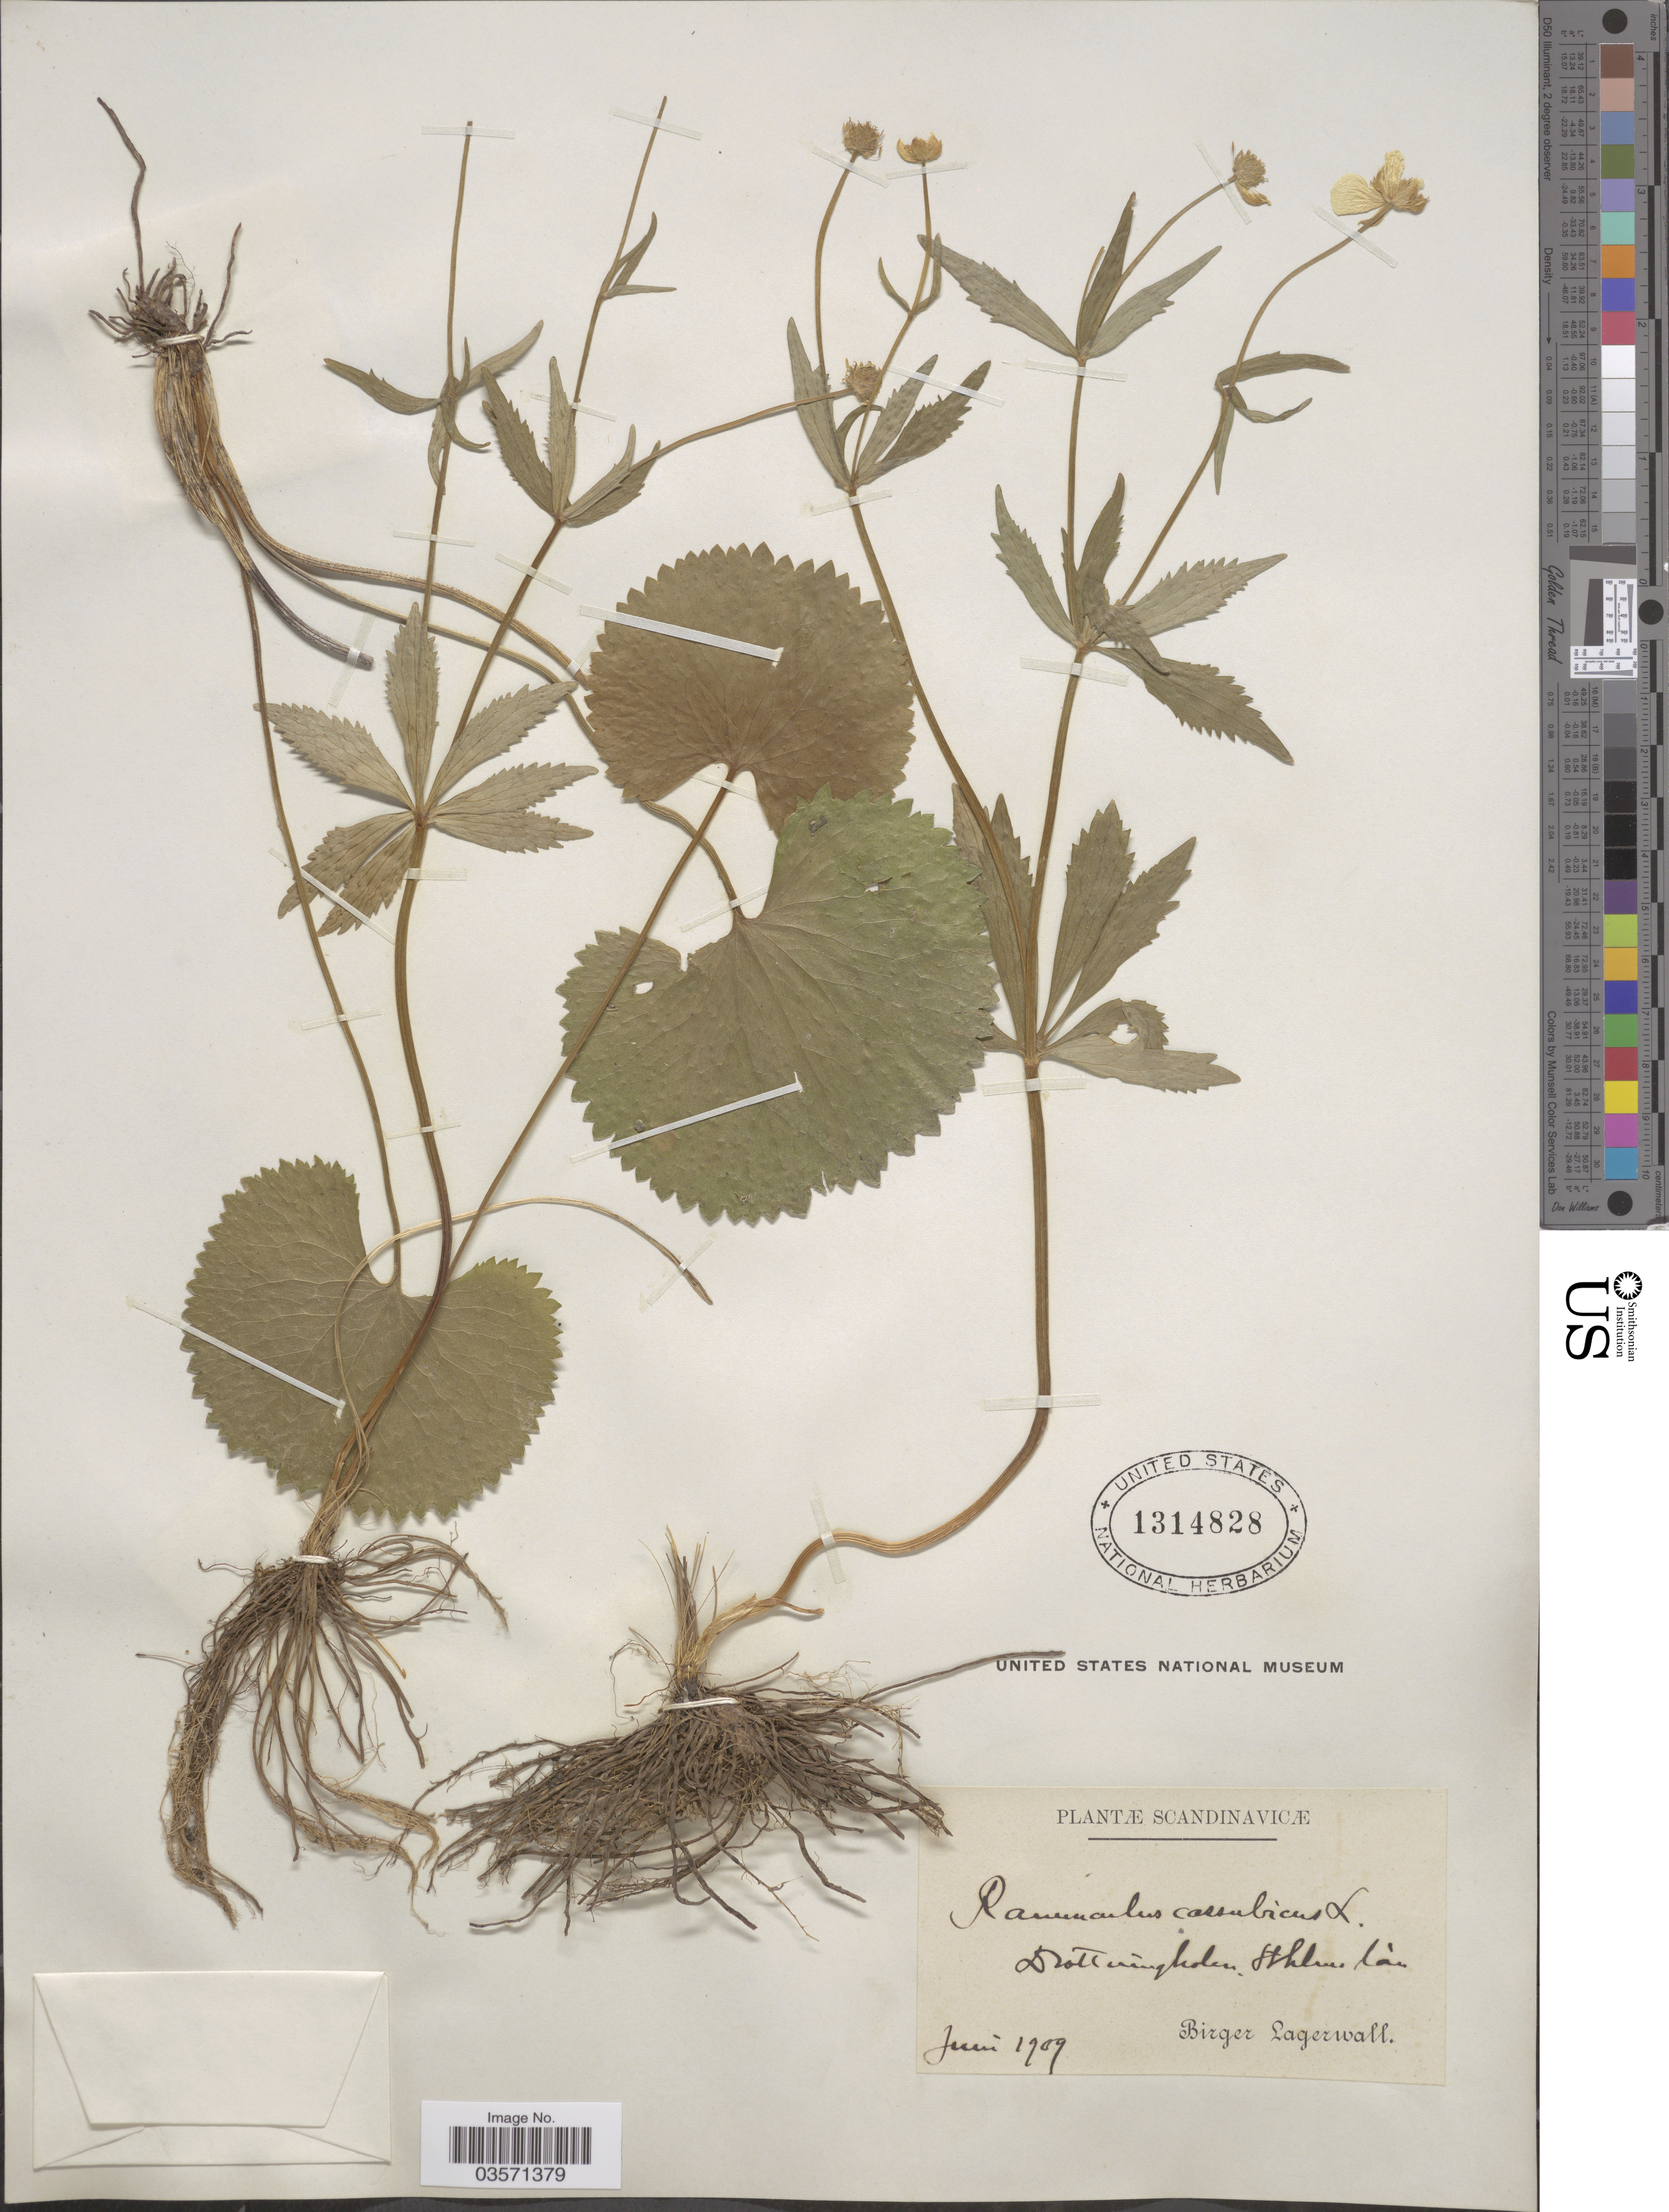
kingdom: Plantae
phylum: Tracheophyta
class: Magnoliopsida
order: Ranunculales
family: Ranunculaceae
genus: Ranunculus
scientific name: Ranunculus cassubicus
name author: L.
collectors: B. Lagerwall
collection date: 1909-06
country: Sweden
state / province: Stockholm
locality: Scandinavicæ. Drottningholm. Sthlm. làn.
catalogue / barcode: US 1314828